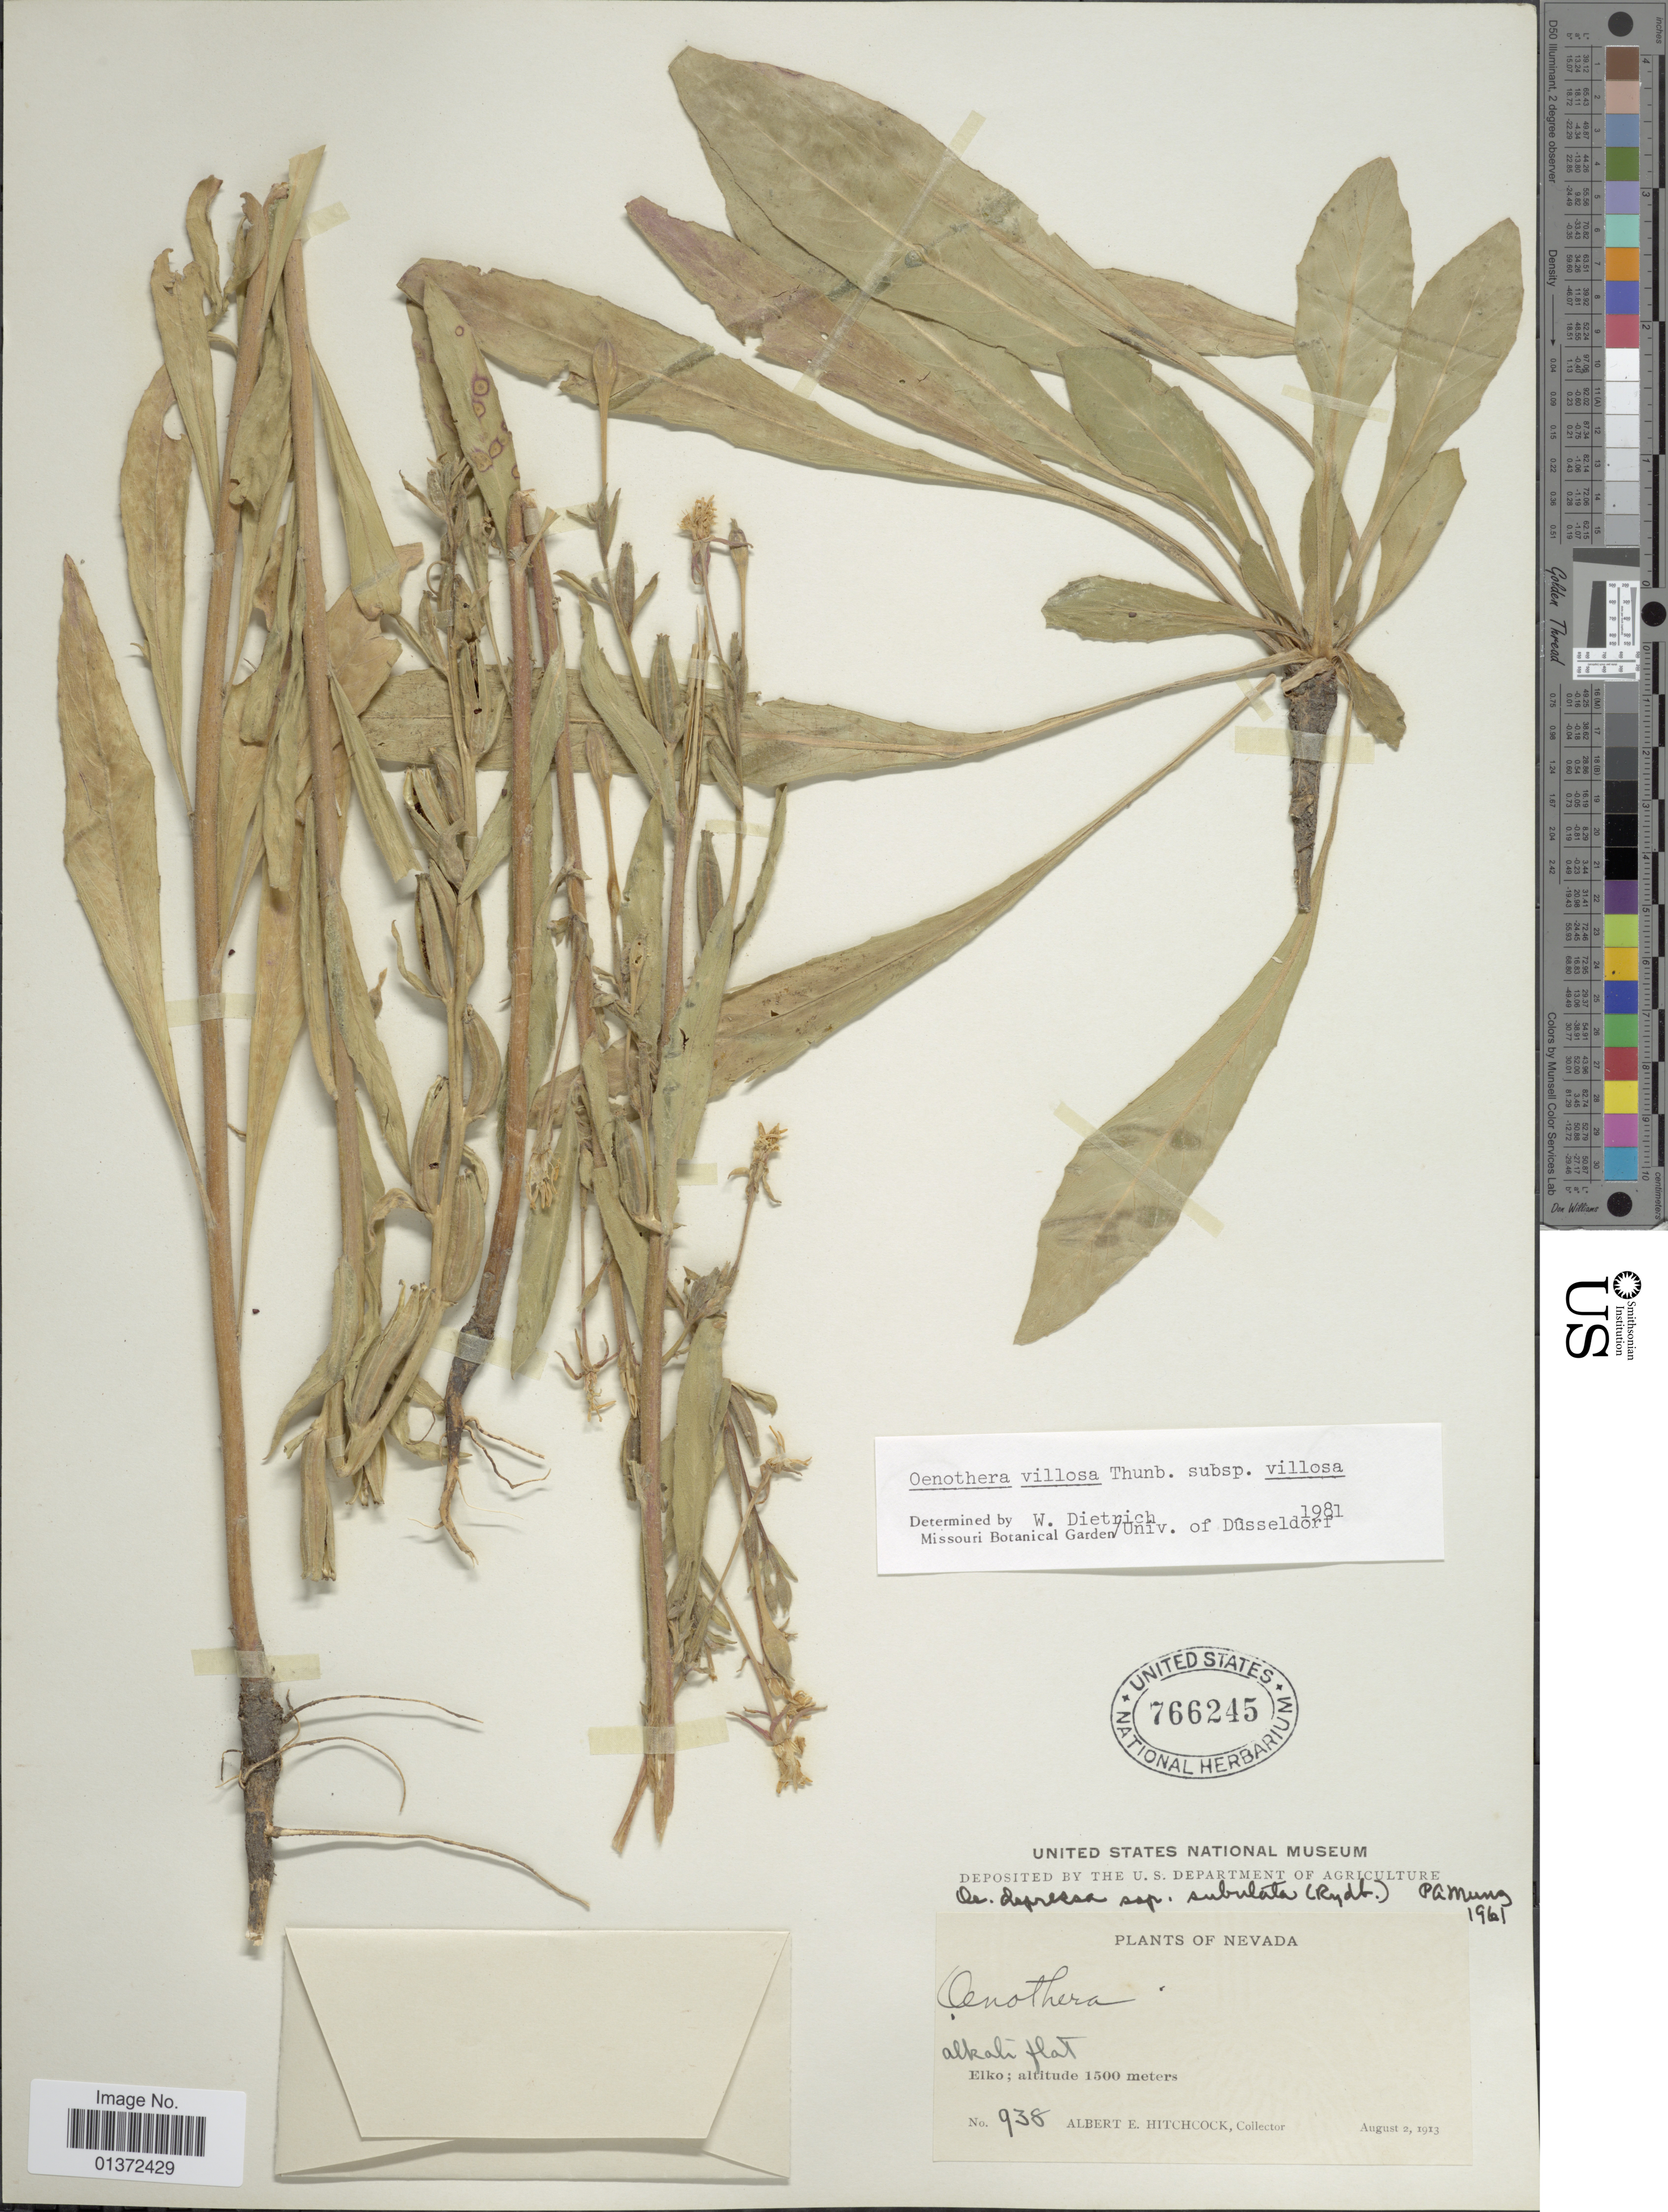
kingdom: Plantae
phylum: Tracheophyta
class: Magnoliopsida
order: Myrtales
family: Onagraceae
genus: Oenothera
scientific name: Oenothera villosa subsp. villosa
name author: Thunb.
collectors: A. Hitchcock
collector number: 938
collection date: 1913-08-02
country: United States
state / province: Nevada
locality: Elko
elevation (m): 1500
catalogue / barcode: US 766245